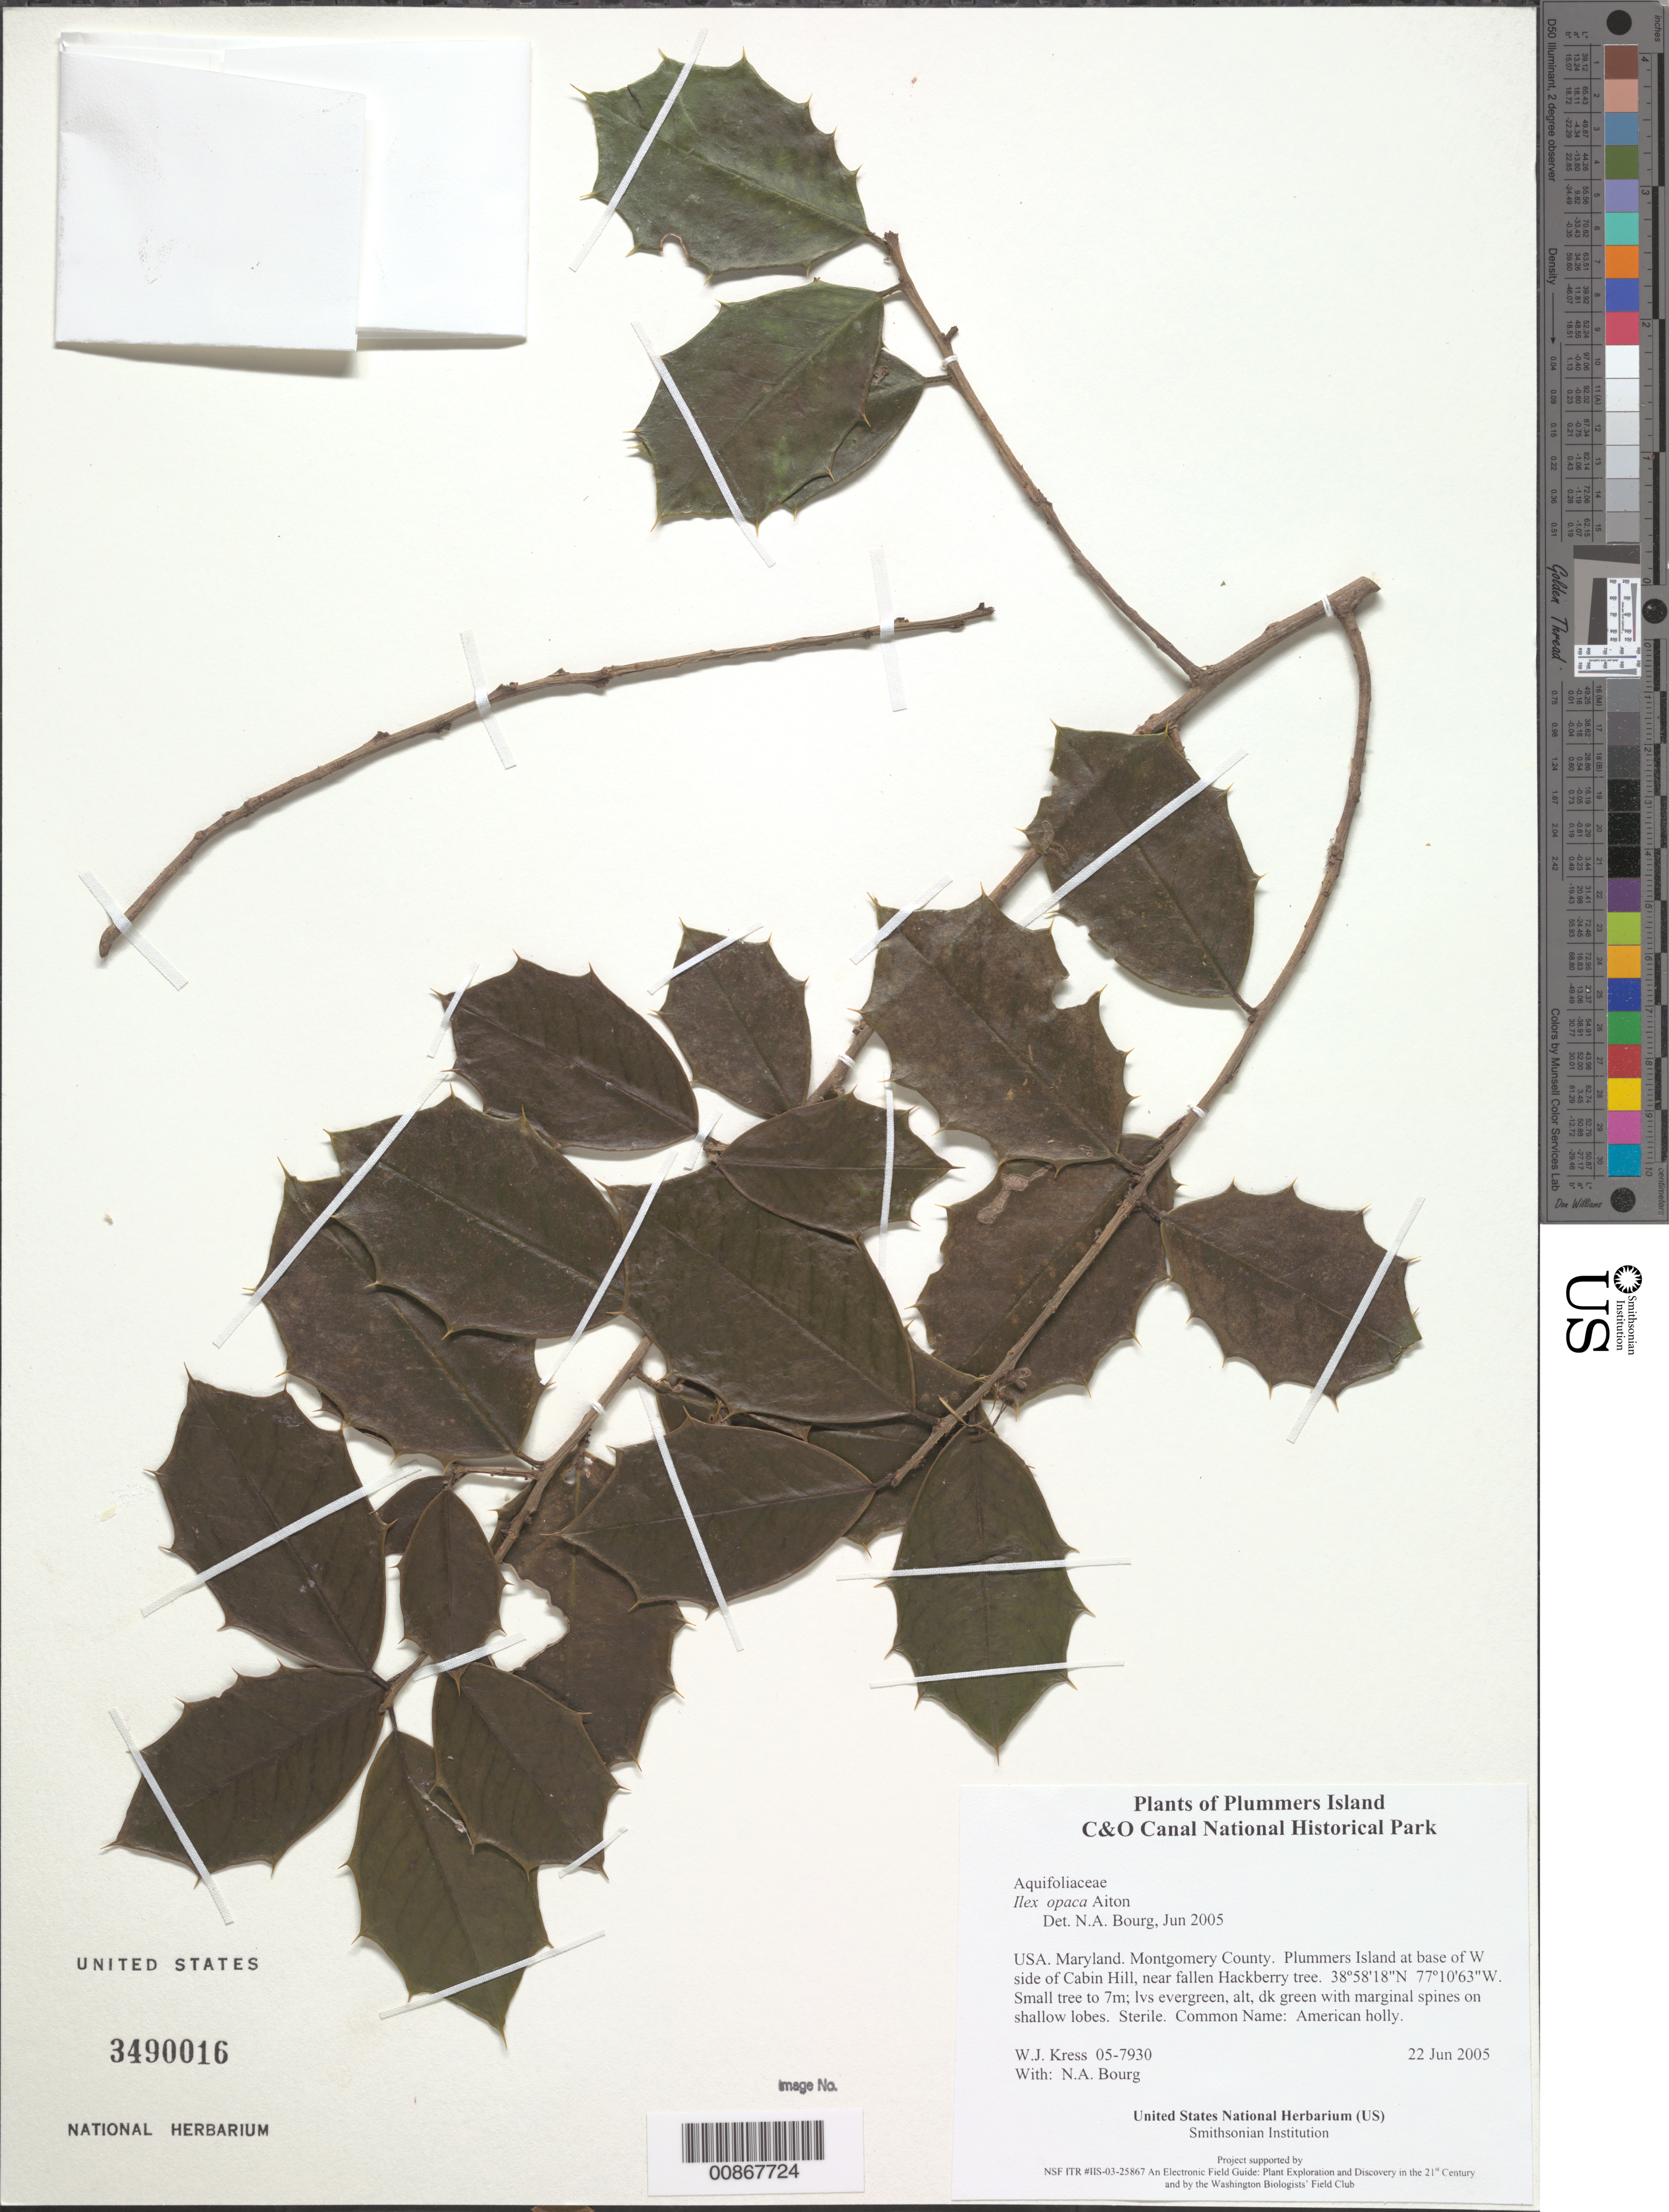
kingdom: Plantae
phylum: Tracheophyta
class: Magnoliopsida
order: Aquifoliales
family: Aquifoliaceae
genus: Ilex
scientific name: Ilex opaca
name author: Aiton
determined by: Bourg, N. A.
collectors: W. J. Kress & N. A. Bourg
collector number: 05-7930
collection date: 2005-06-22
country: United States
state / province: Maryland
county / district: Montgomery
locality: Chesapeake and Ohio Canal National Historical Park, Plummers Island at base of W side of Cabin Hill, near fallen Hackberry tree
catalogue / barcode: US 3490016